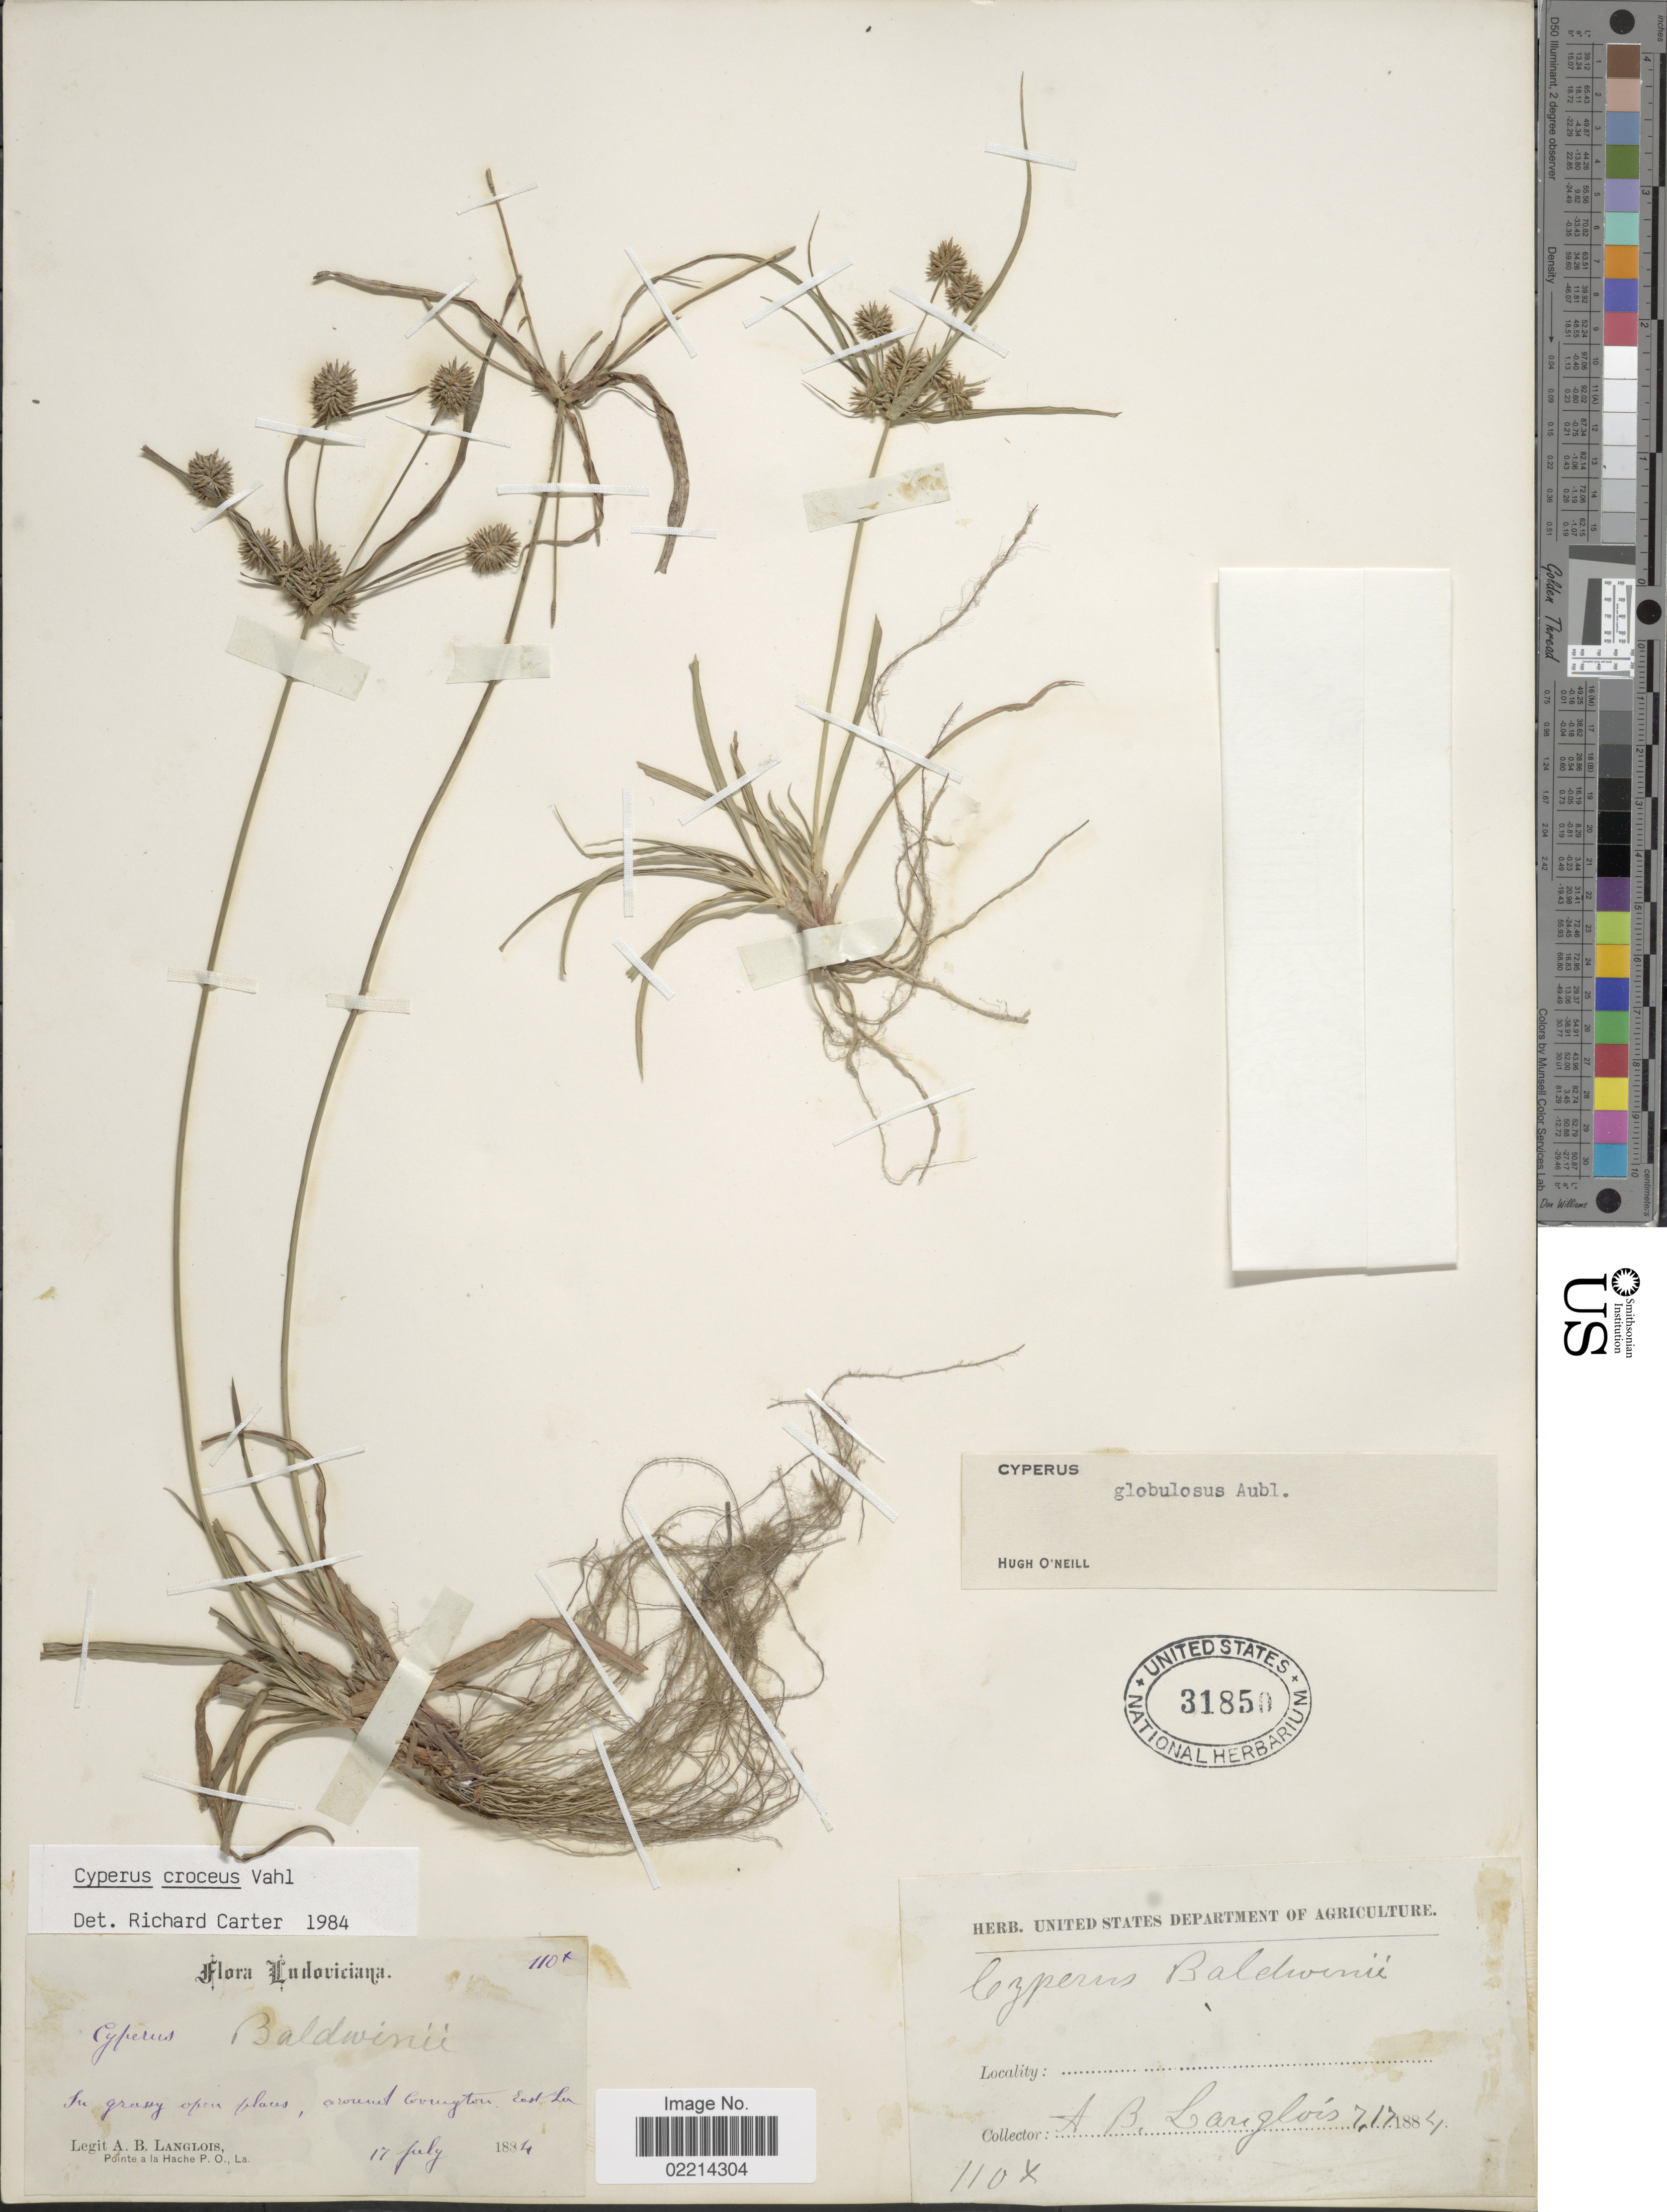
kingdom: Plantae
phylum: Tracheophyta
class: Liliopsida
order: Poales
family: Cyperaceae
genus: Cyperus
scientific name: Cyperus croceus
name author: Vahl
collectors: A. Langlois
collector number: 110x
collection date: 1884-07-17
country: United States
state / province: Louisiana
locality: In grassy open plains, around Covington, East La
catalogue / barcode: US 31850